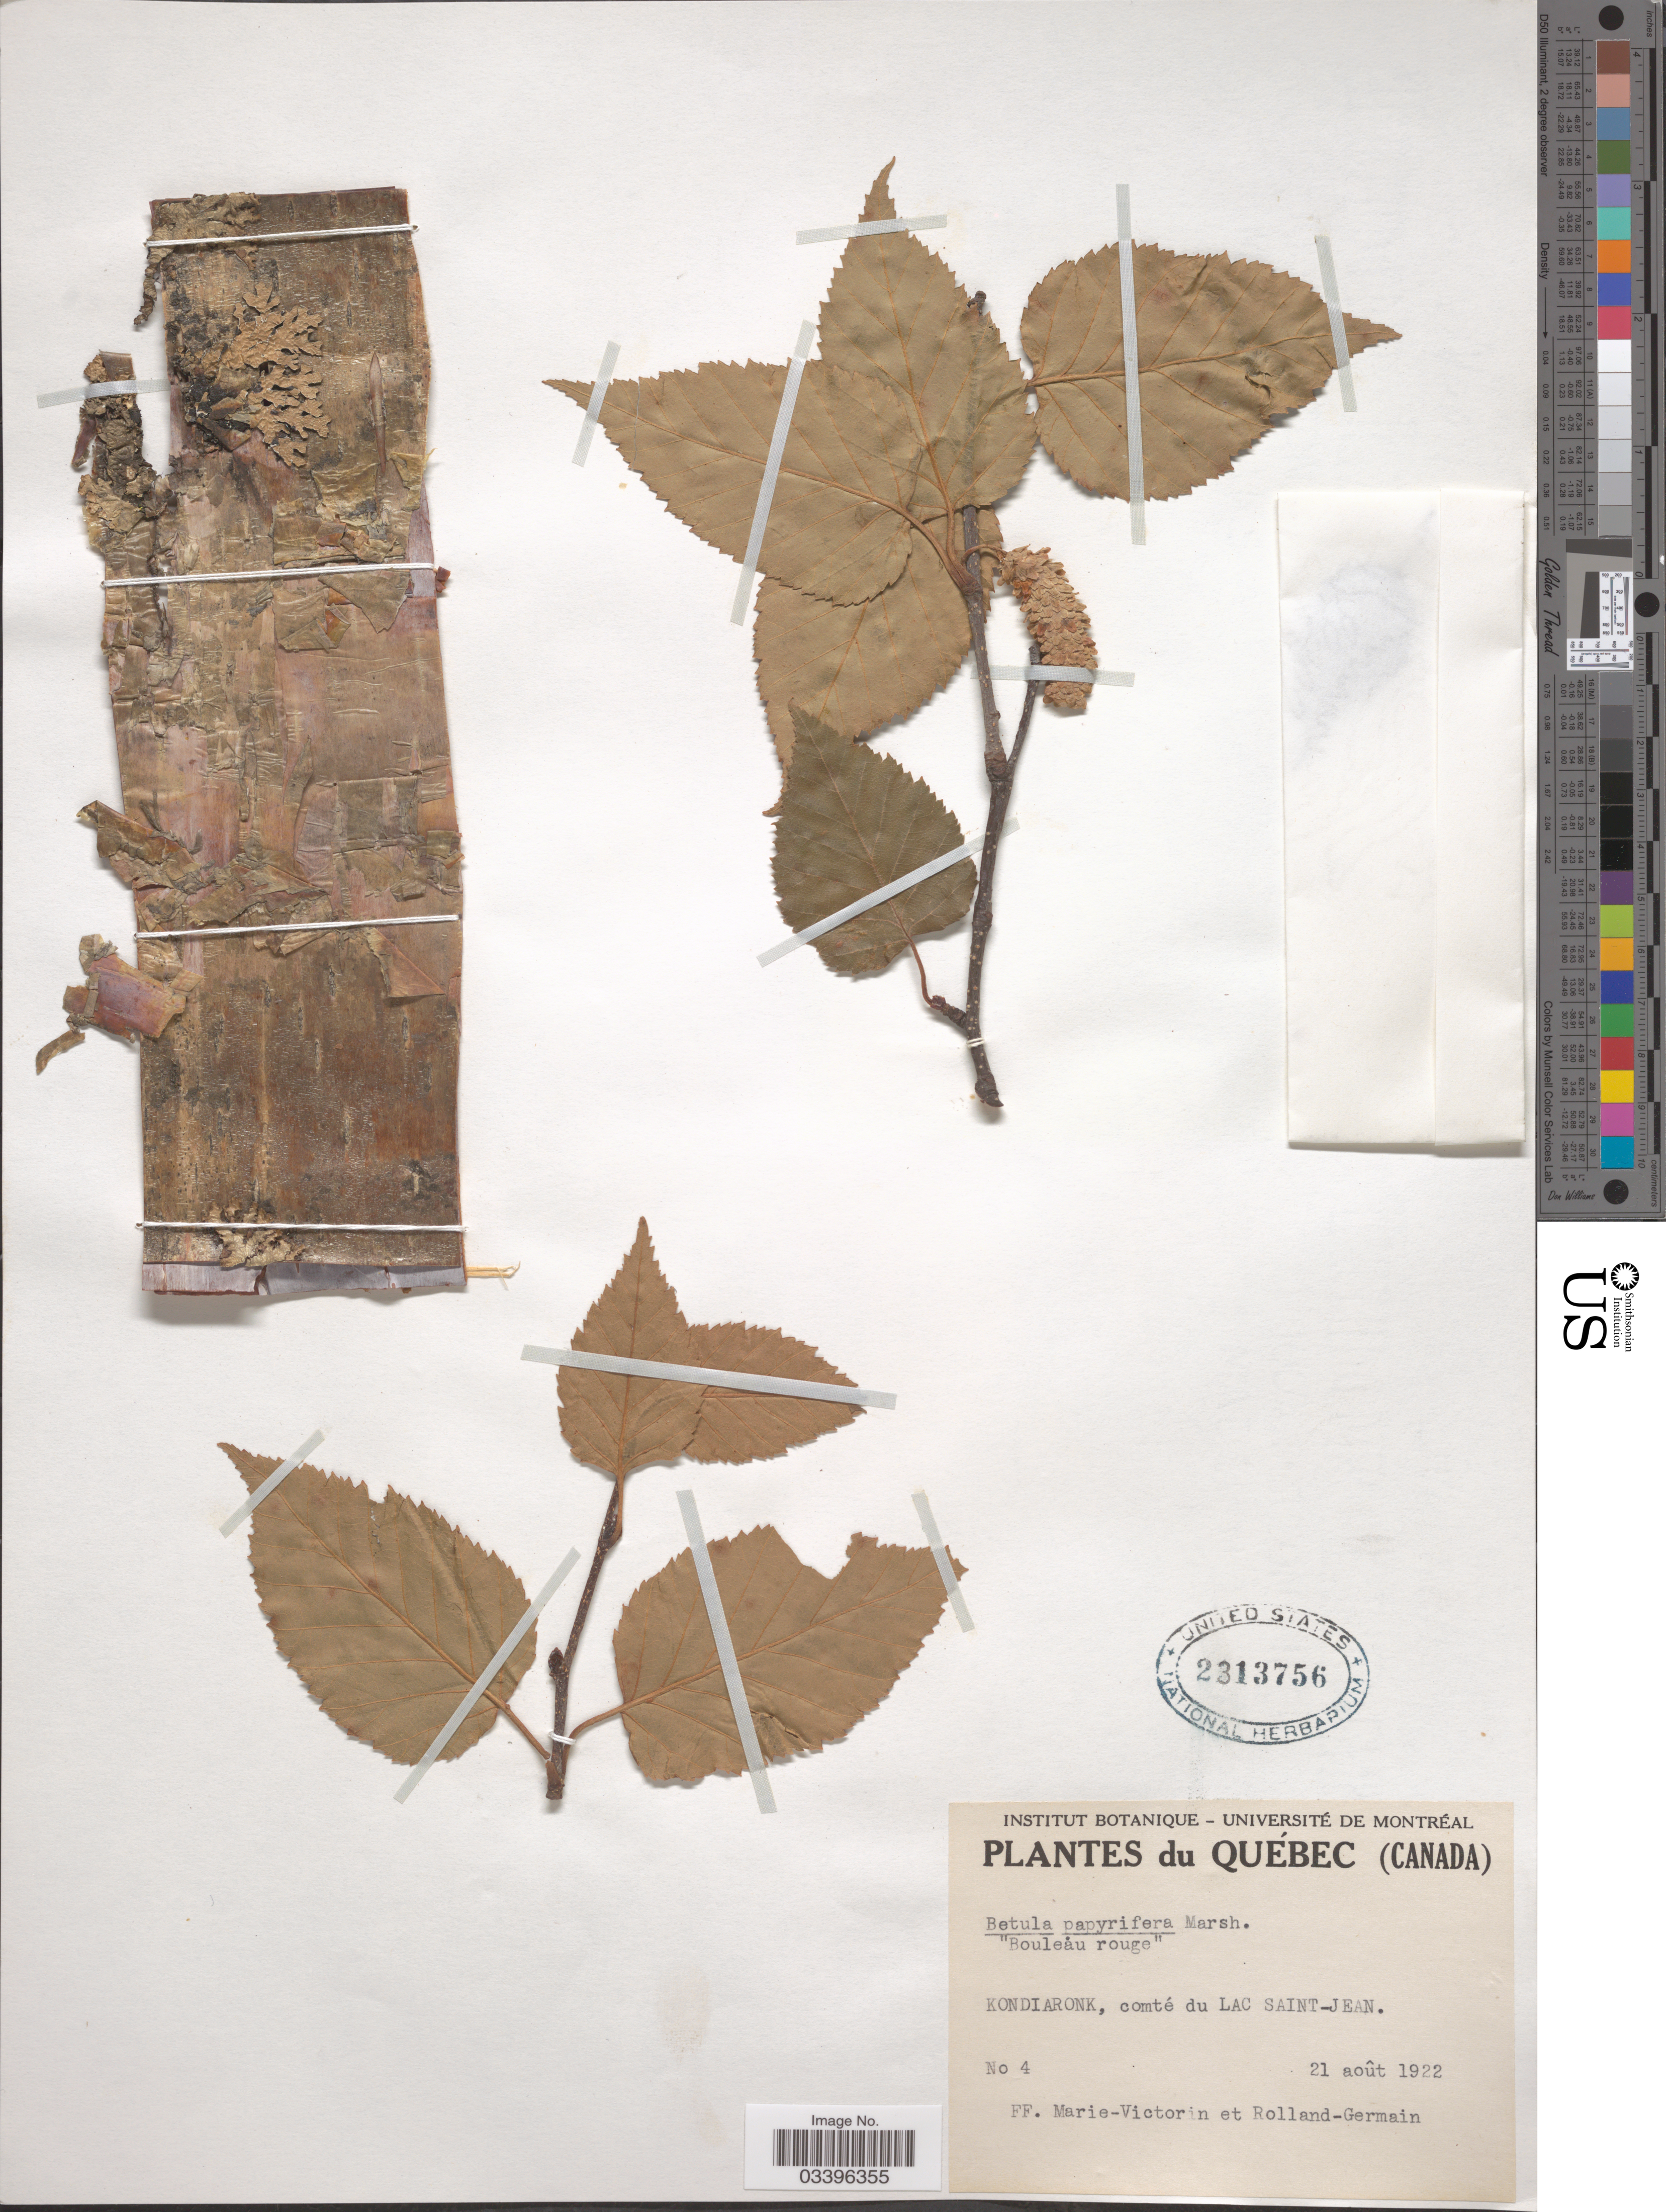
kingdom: Plantae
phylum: Tracheophyta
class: Magnoliopsida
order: Fagales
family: Betulaceae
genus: Betula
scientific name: Betula papyrifera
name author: Marshall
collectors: F. Marie-Victorin & Rolland-Germain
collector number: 4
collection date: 1922-08-21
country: Canada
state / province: Quebec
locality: Kondiaronk, comté du Lac Saint-Jean.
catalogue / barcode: US 2313756